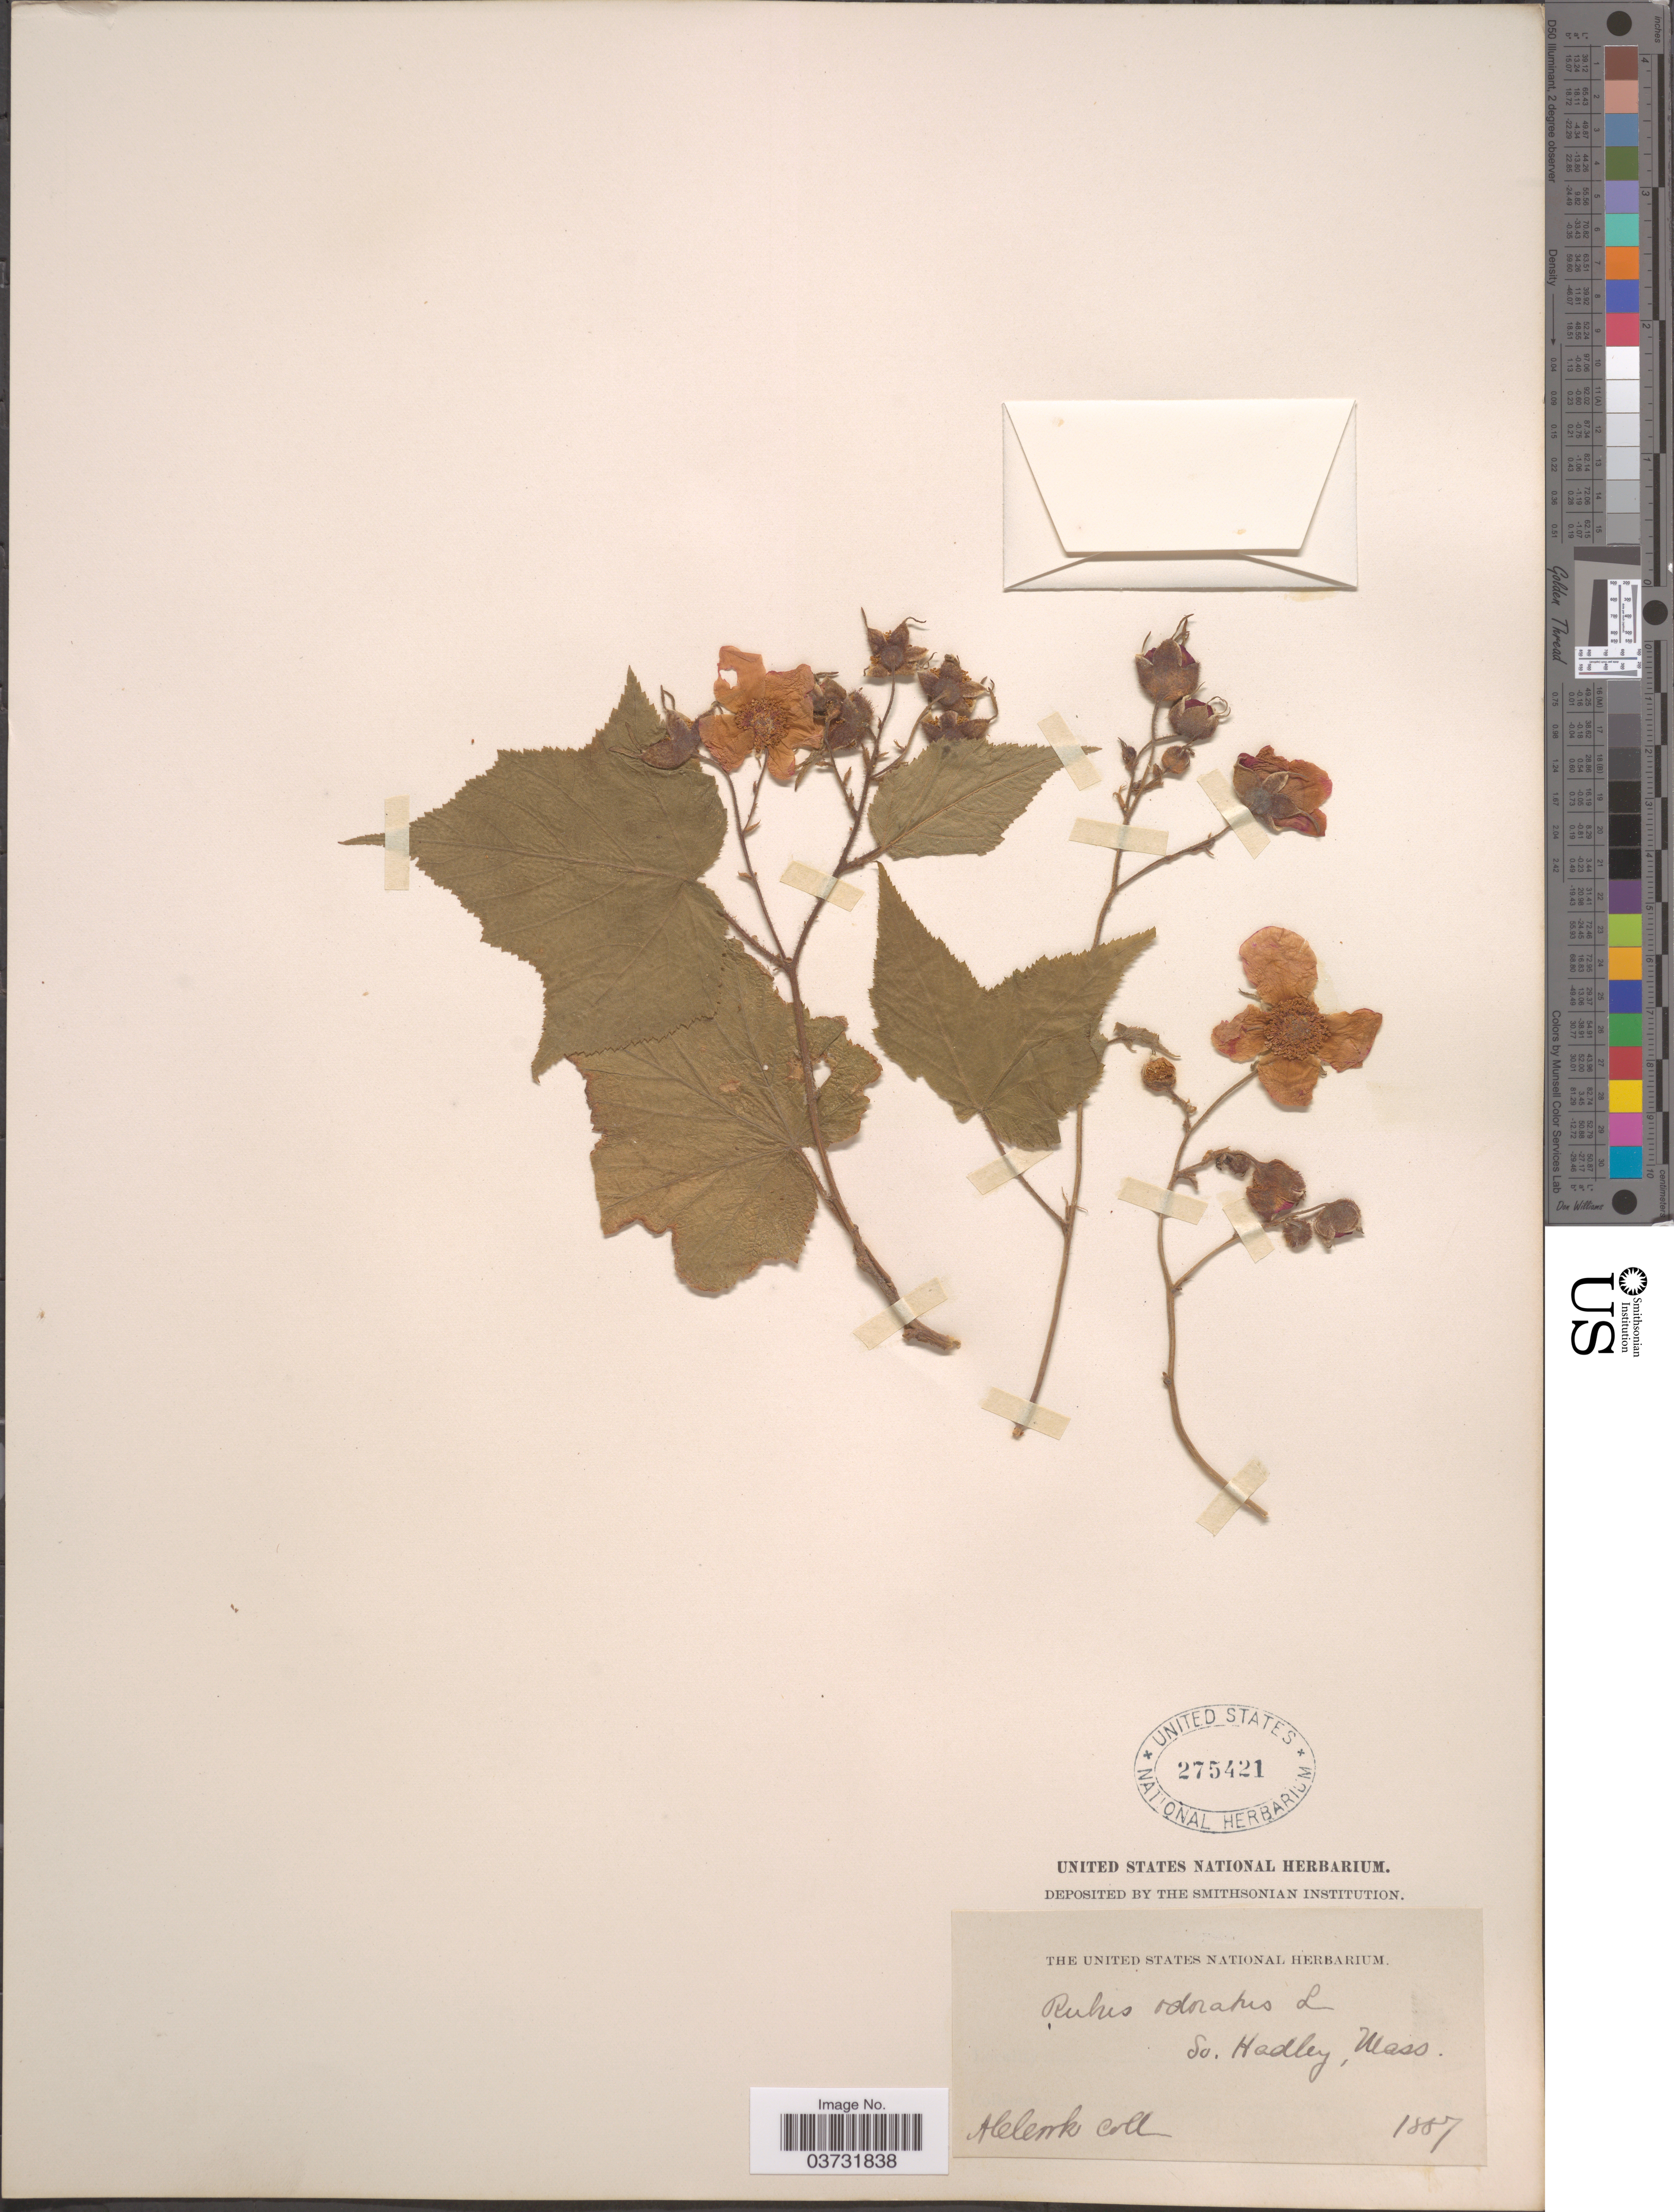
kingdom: Plantae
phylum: Tracheophyta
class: Magnoliopsida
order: Rosales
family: Rosaceae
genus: Rubus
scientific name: Rubus odoratus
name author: L.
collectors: A. Cook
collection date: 1887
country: United States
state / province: Massachusetts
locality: So. Hadley.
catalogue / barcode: US 275421